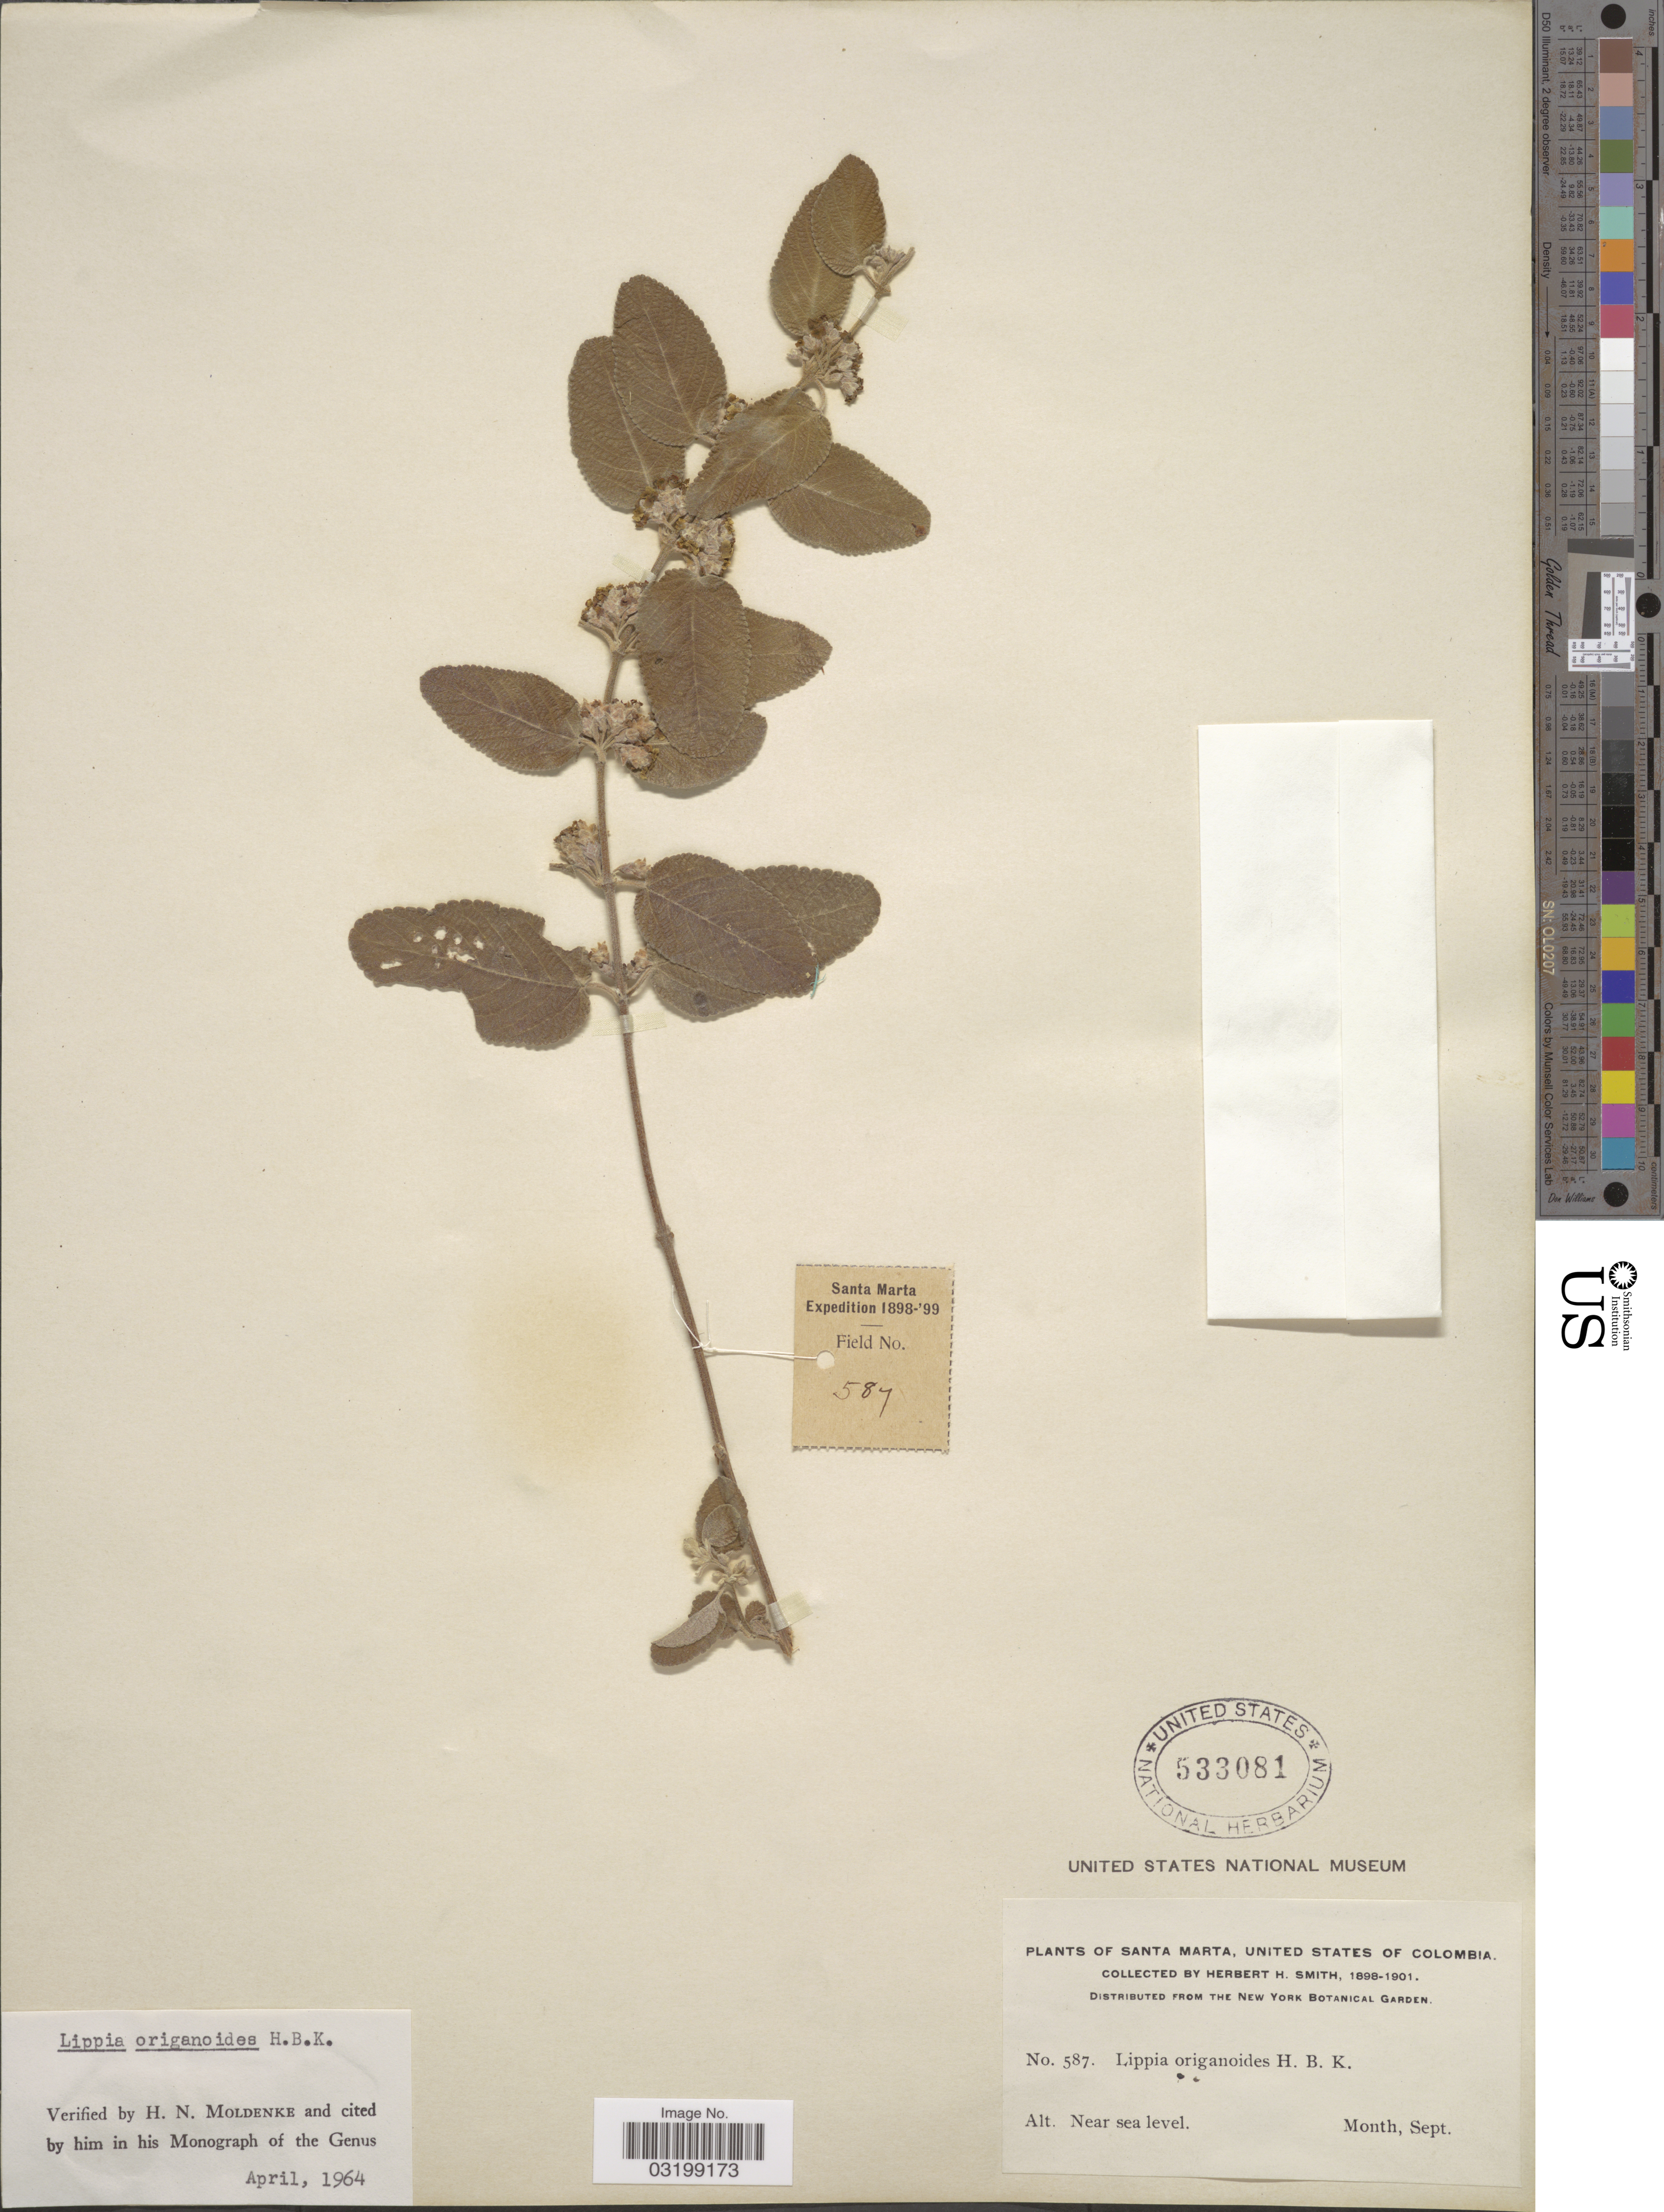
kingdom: Plantae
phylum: Tracheophyta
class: Magnoliopsida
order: Lamiales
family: Verbenaceae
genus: Lippia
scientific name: Lippia origanoides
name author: Kunth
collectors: Herbert H. Smith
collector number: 587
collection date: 1898-09/1901-09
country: Colombia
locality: Santa Marta, United States of Colombia.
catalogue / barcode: US 533081